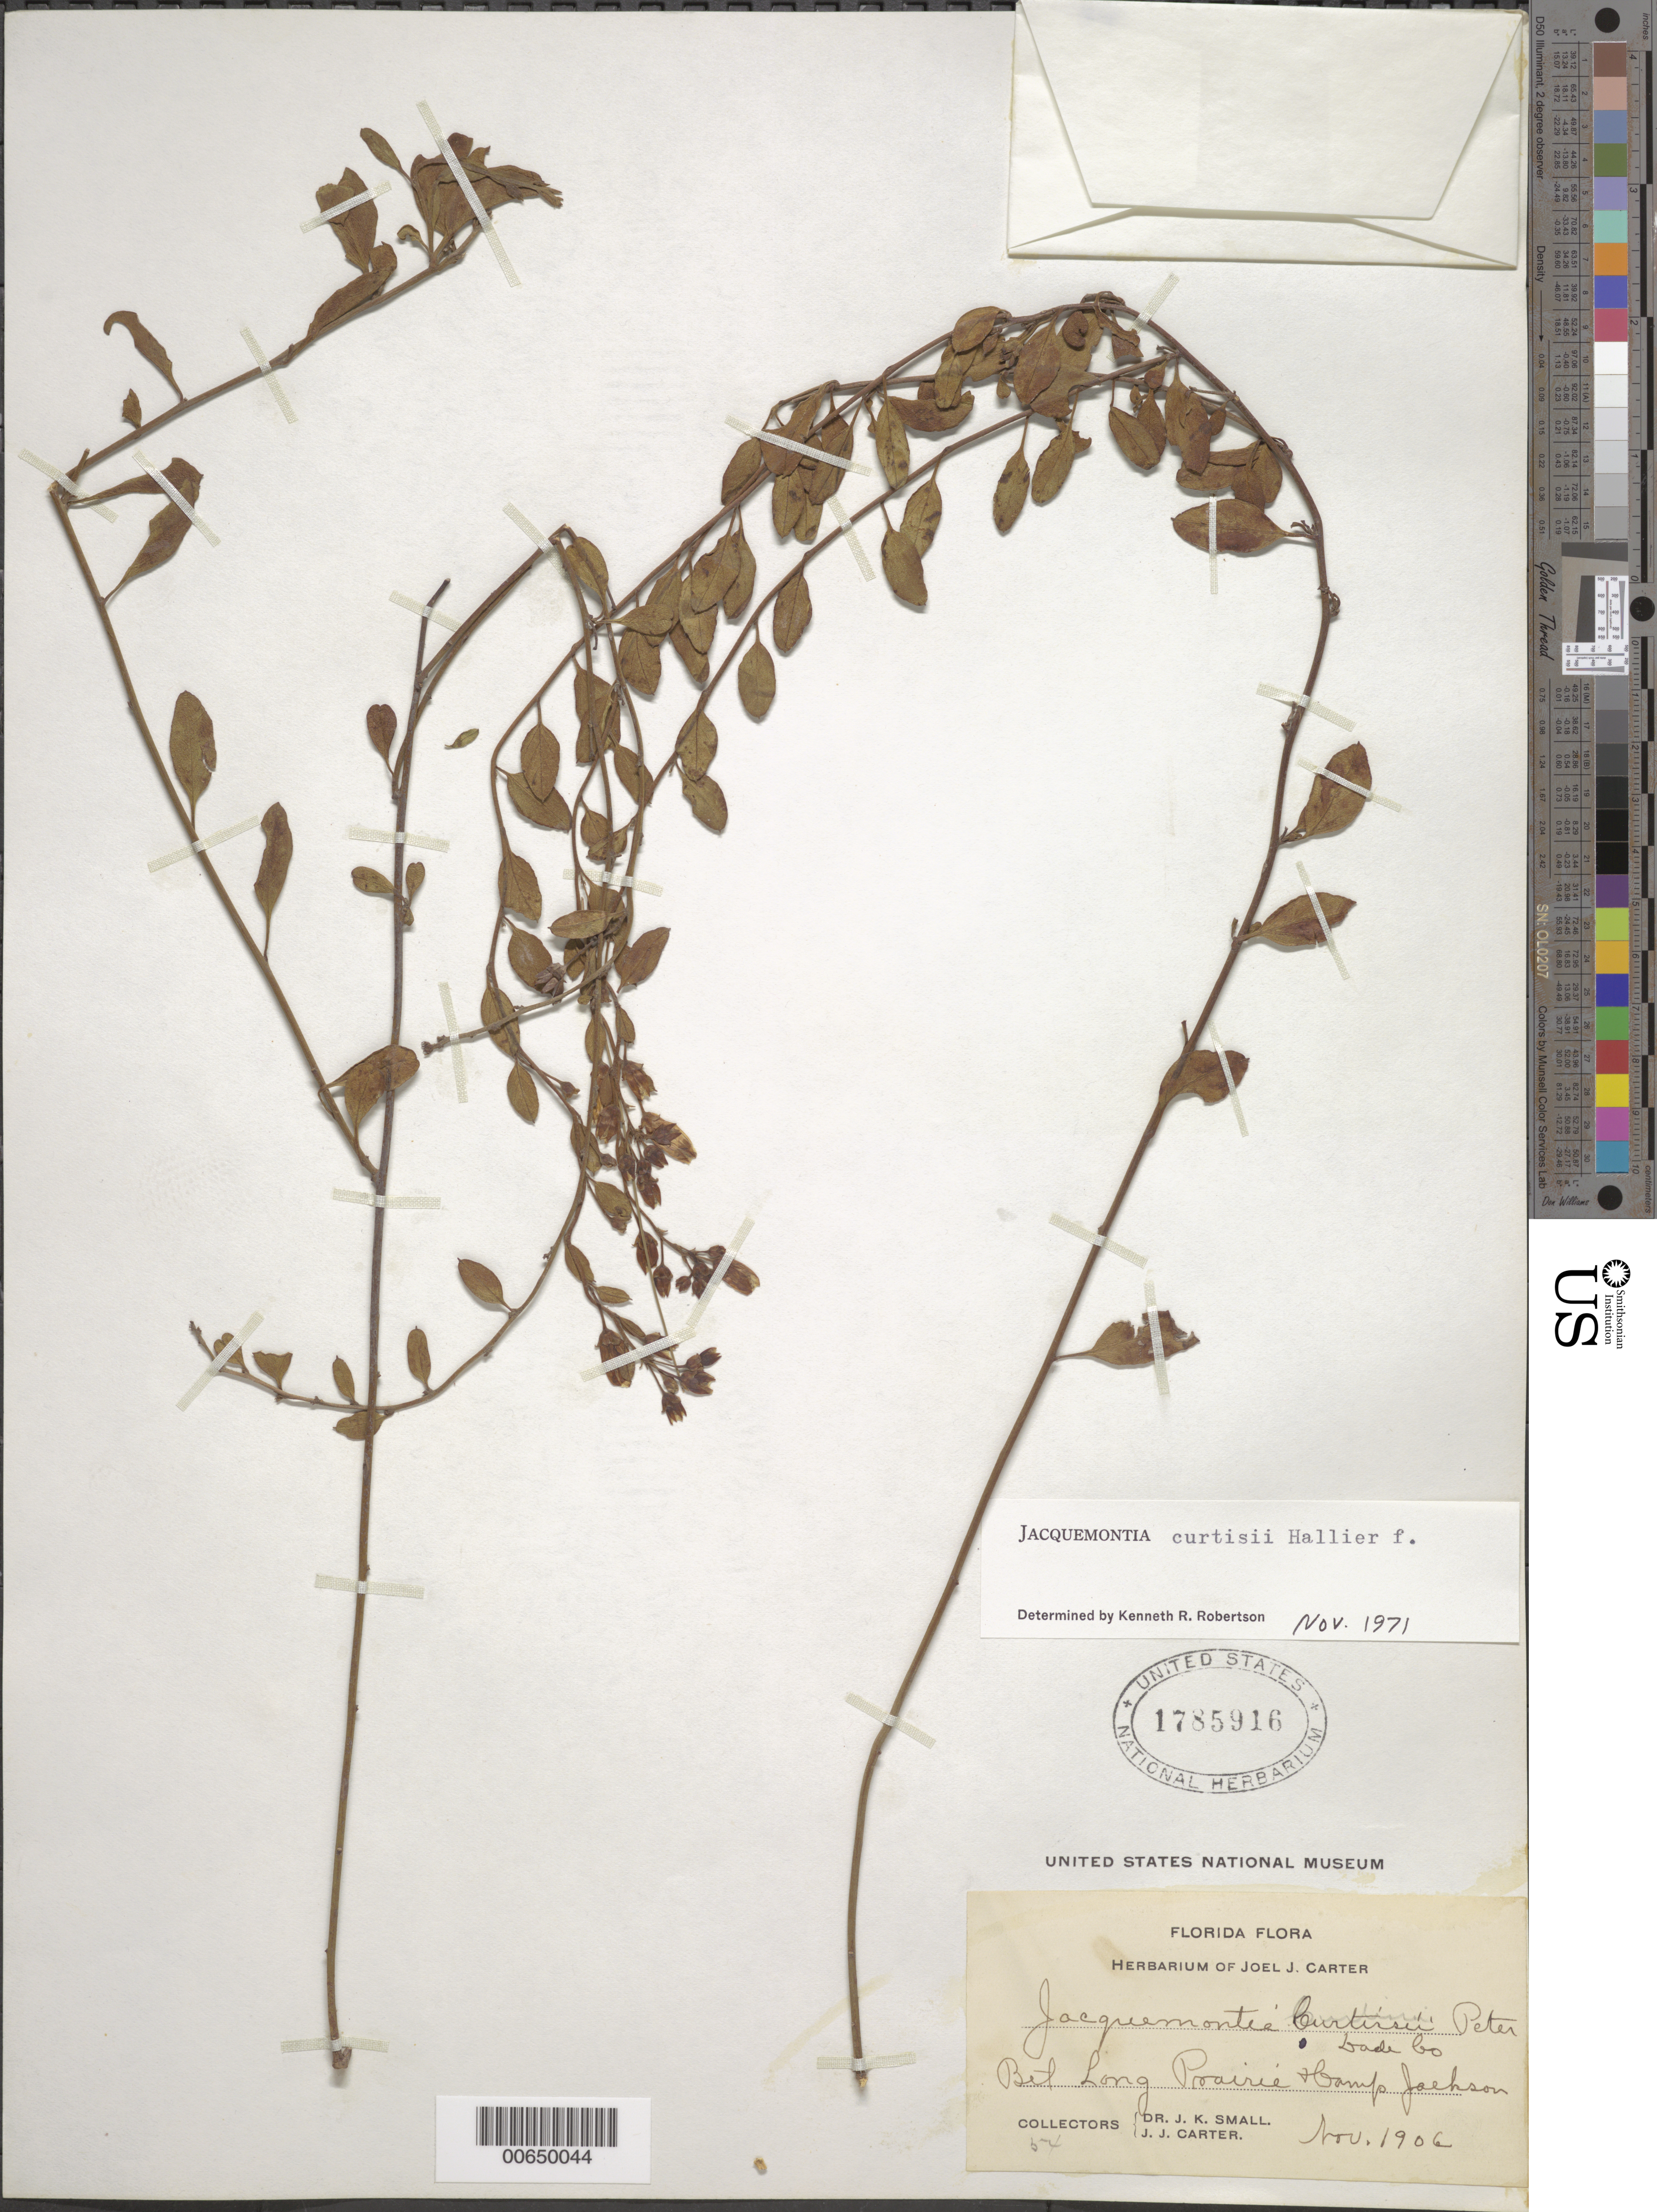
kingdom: Plantae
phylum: Tracheophyta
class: Magnoliopsida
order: Solanales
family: Convolvulaceae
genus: Jacquemontia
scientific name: Jacquemontia curtissii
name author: Peter ex Hallier f.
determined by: Robertson, K.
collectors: J. K. Small & J. J. Carter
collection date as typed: Nov 1906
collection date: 1906-11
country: United States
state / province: Florida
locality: Between Long Prairie and Camp Jackson.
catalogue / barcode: US 1785916